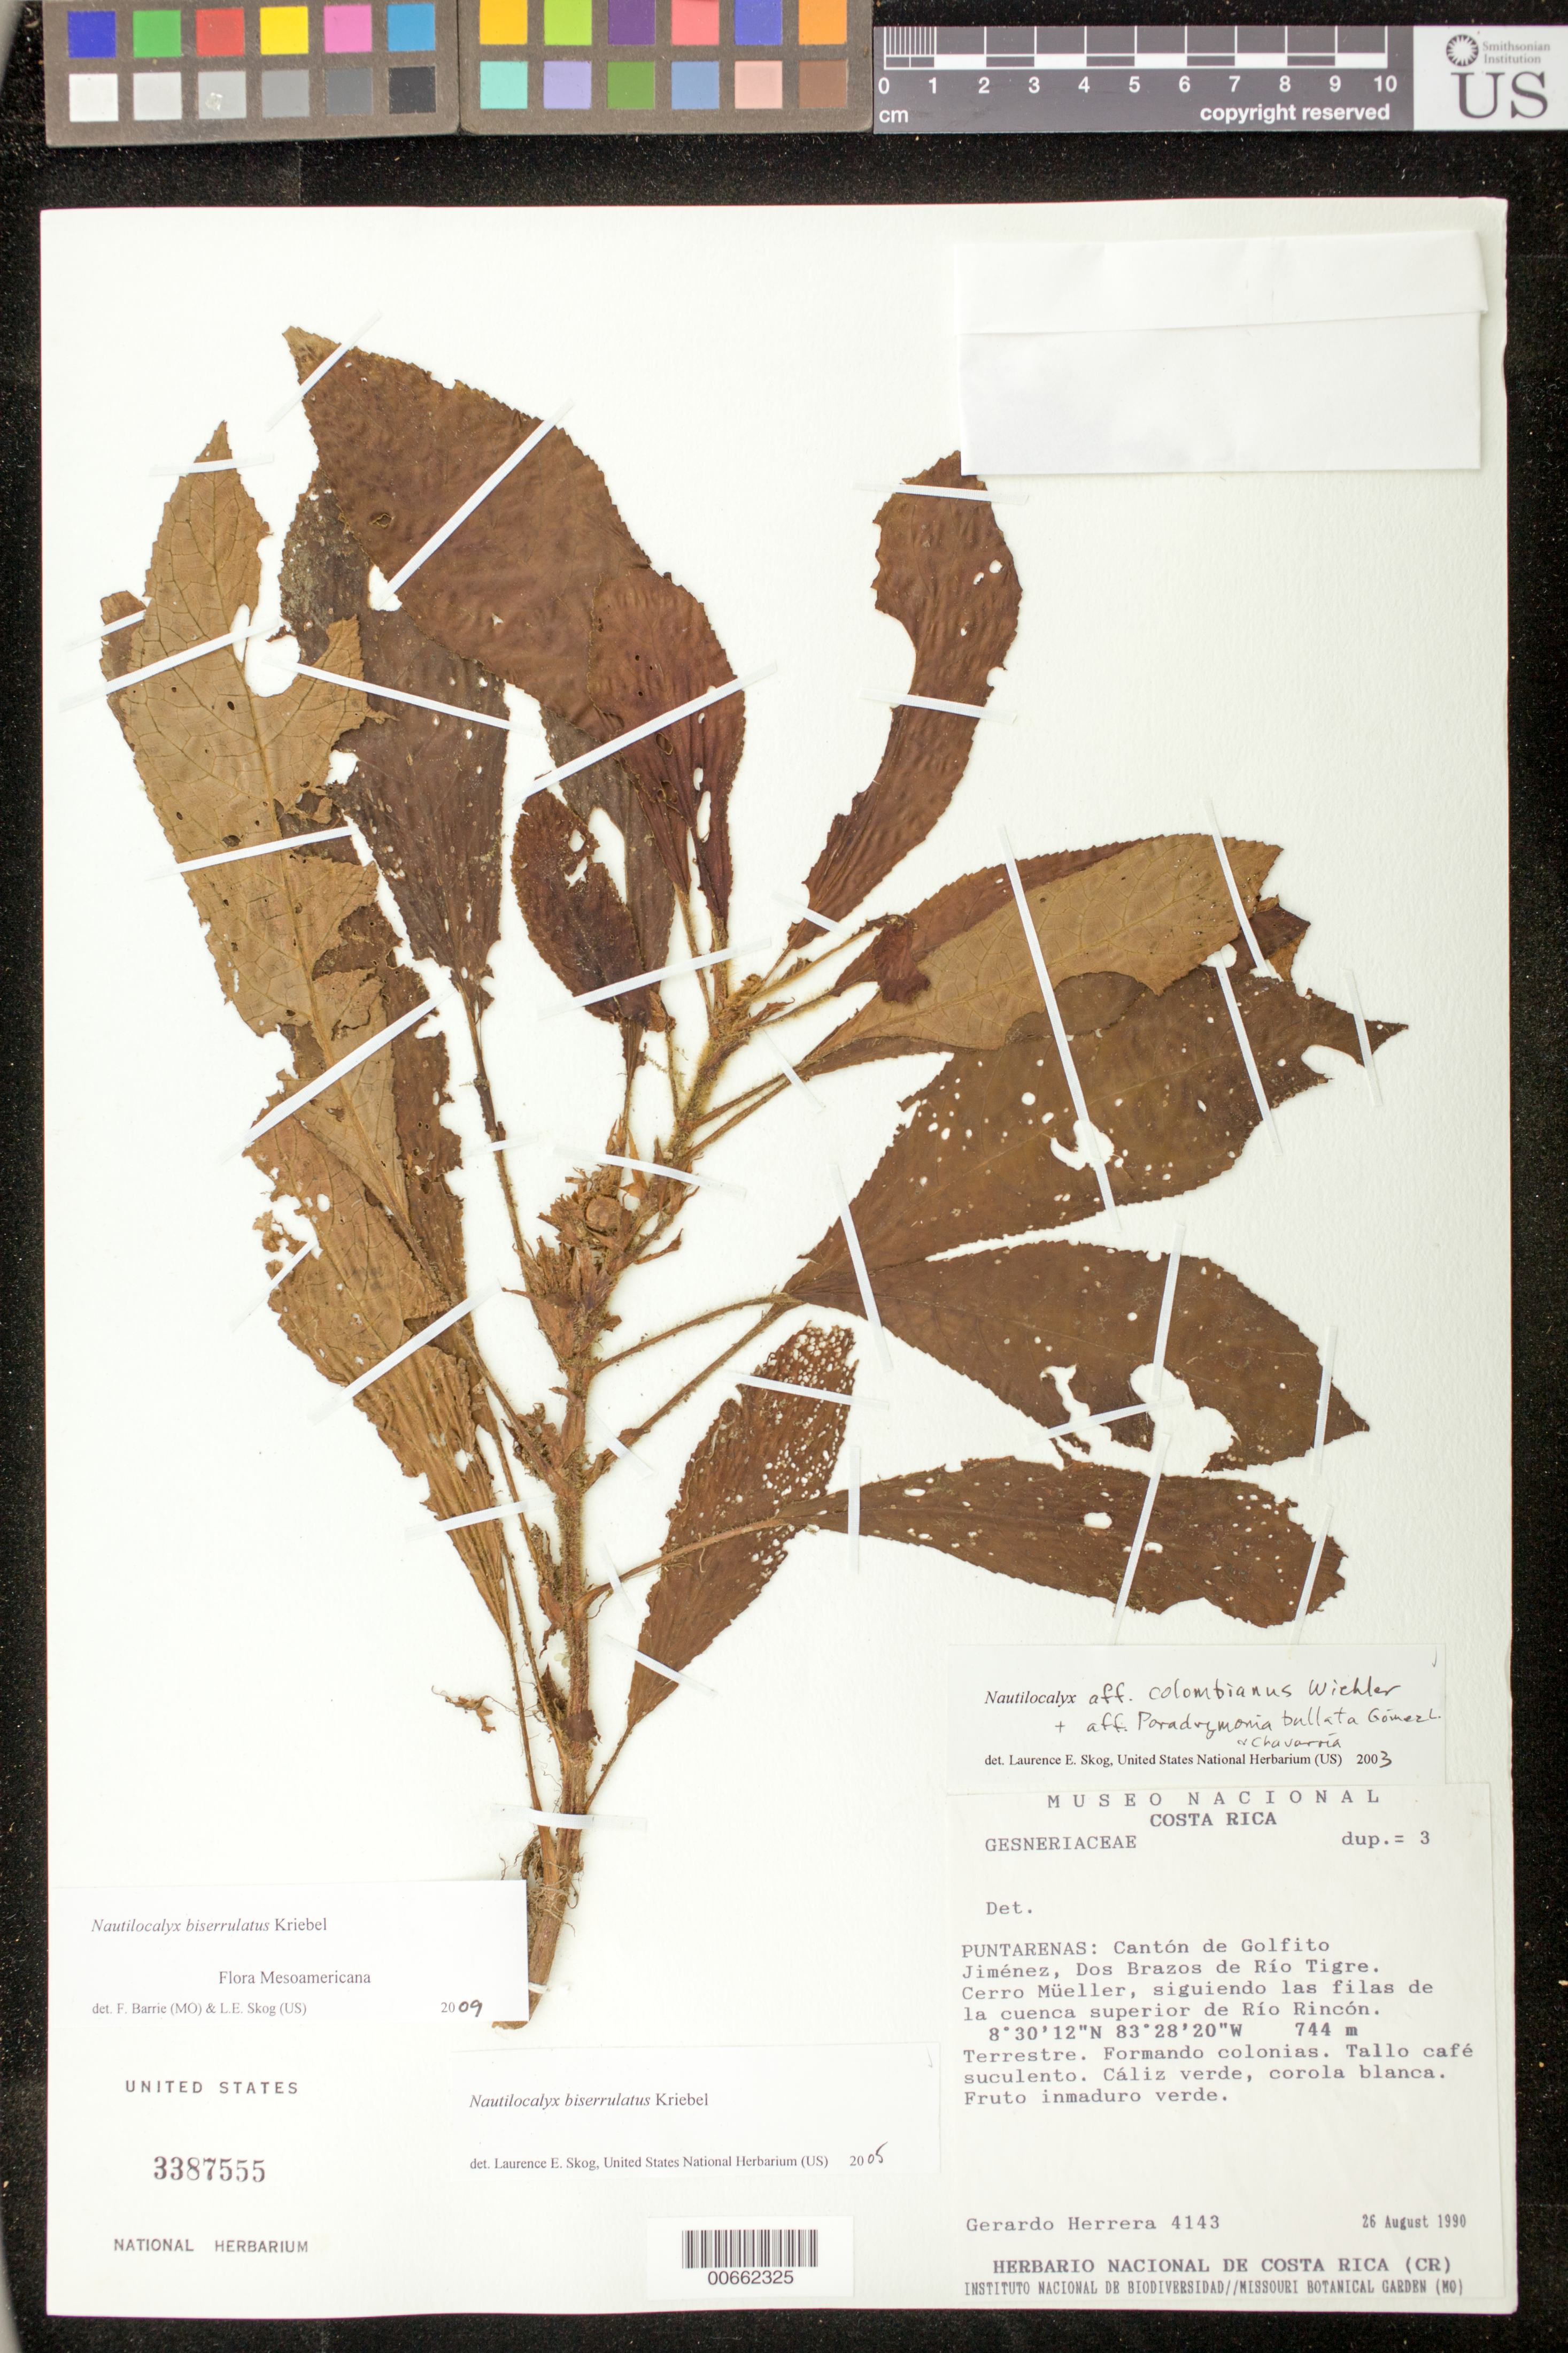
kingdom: Plantae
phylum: Tracheophyta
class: Magnoliopsida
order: Lamiales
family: Gesneriaceae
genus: Nautilocalyx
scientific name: Nautilocalyx biserrulatus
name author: Kriebel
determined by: Skog, Laurence E.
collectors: G. Herrera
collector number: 4143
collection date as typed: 26 Aug 1990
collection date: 1990-08-26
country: Costa Rica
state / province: Puntarenas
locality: Cantón de Golfito, Jiménez, Dos Brazos de Rio Tigre, Cerro Müeller, siguiendo las filas de la cuenca superior de Rio Rincón.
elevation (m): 744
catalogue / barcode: US 3387555